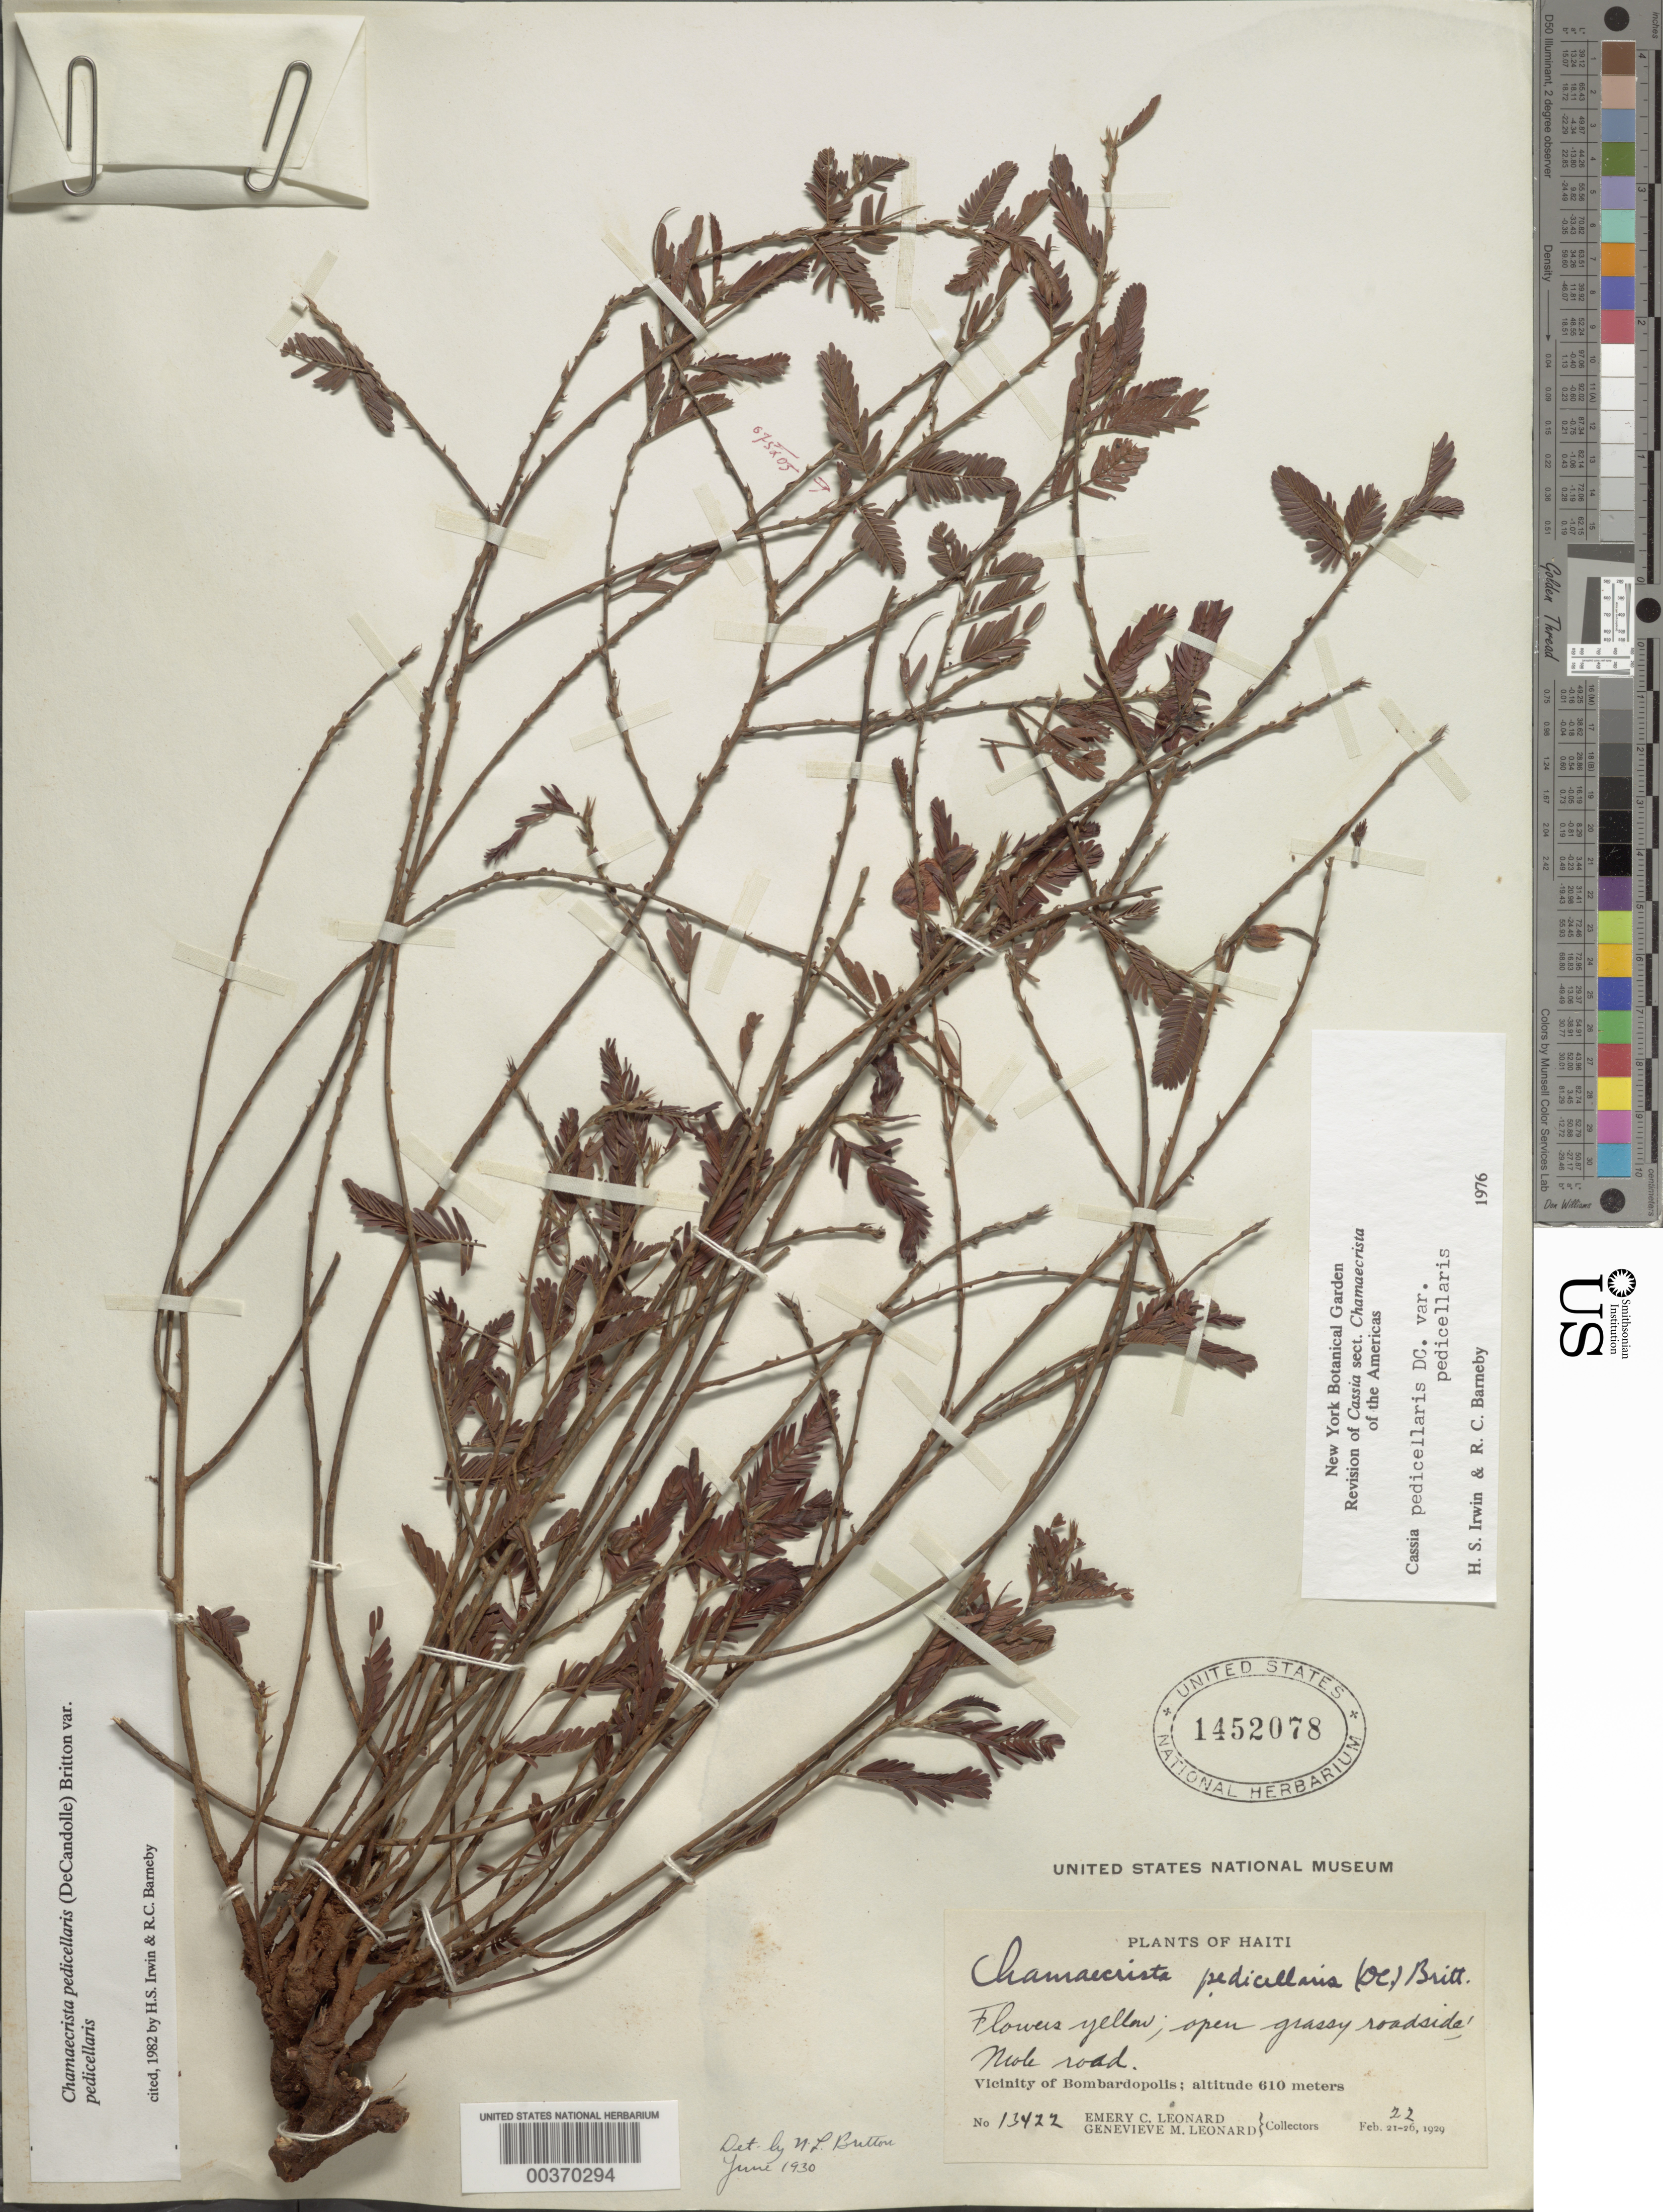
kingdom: Plantae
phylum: Tracheophyta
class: Magnoliopsida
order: Fabales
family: Fabaceae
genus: Chamaecrista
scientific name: Chamaecrista pedicellaris var. pedicellaris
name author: Britton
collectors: E. C. Leonard & G. M. Leonard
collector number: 13422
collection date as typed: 22 Feb 1929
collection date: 1929-02-22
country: Haiti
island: Hispaniola Island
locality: Mole road; vicinity of bombardopolis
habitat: Grassy roadside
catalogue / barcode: US 1452078